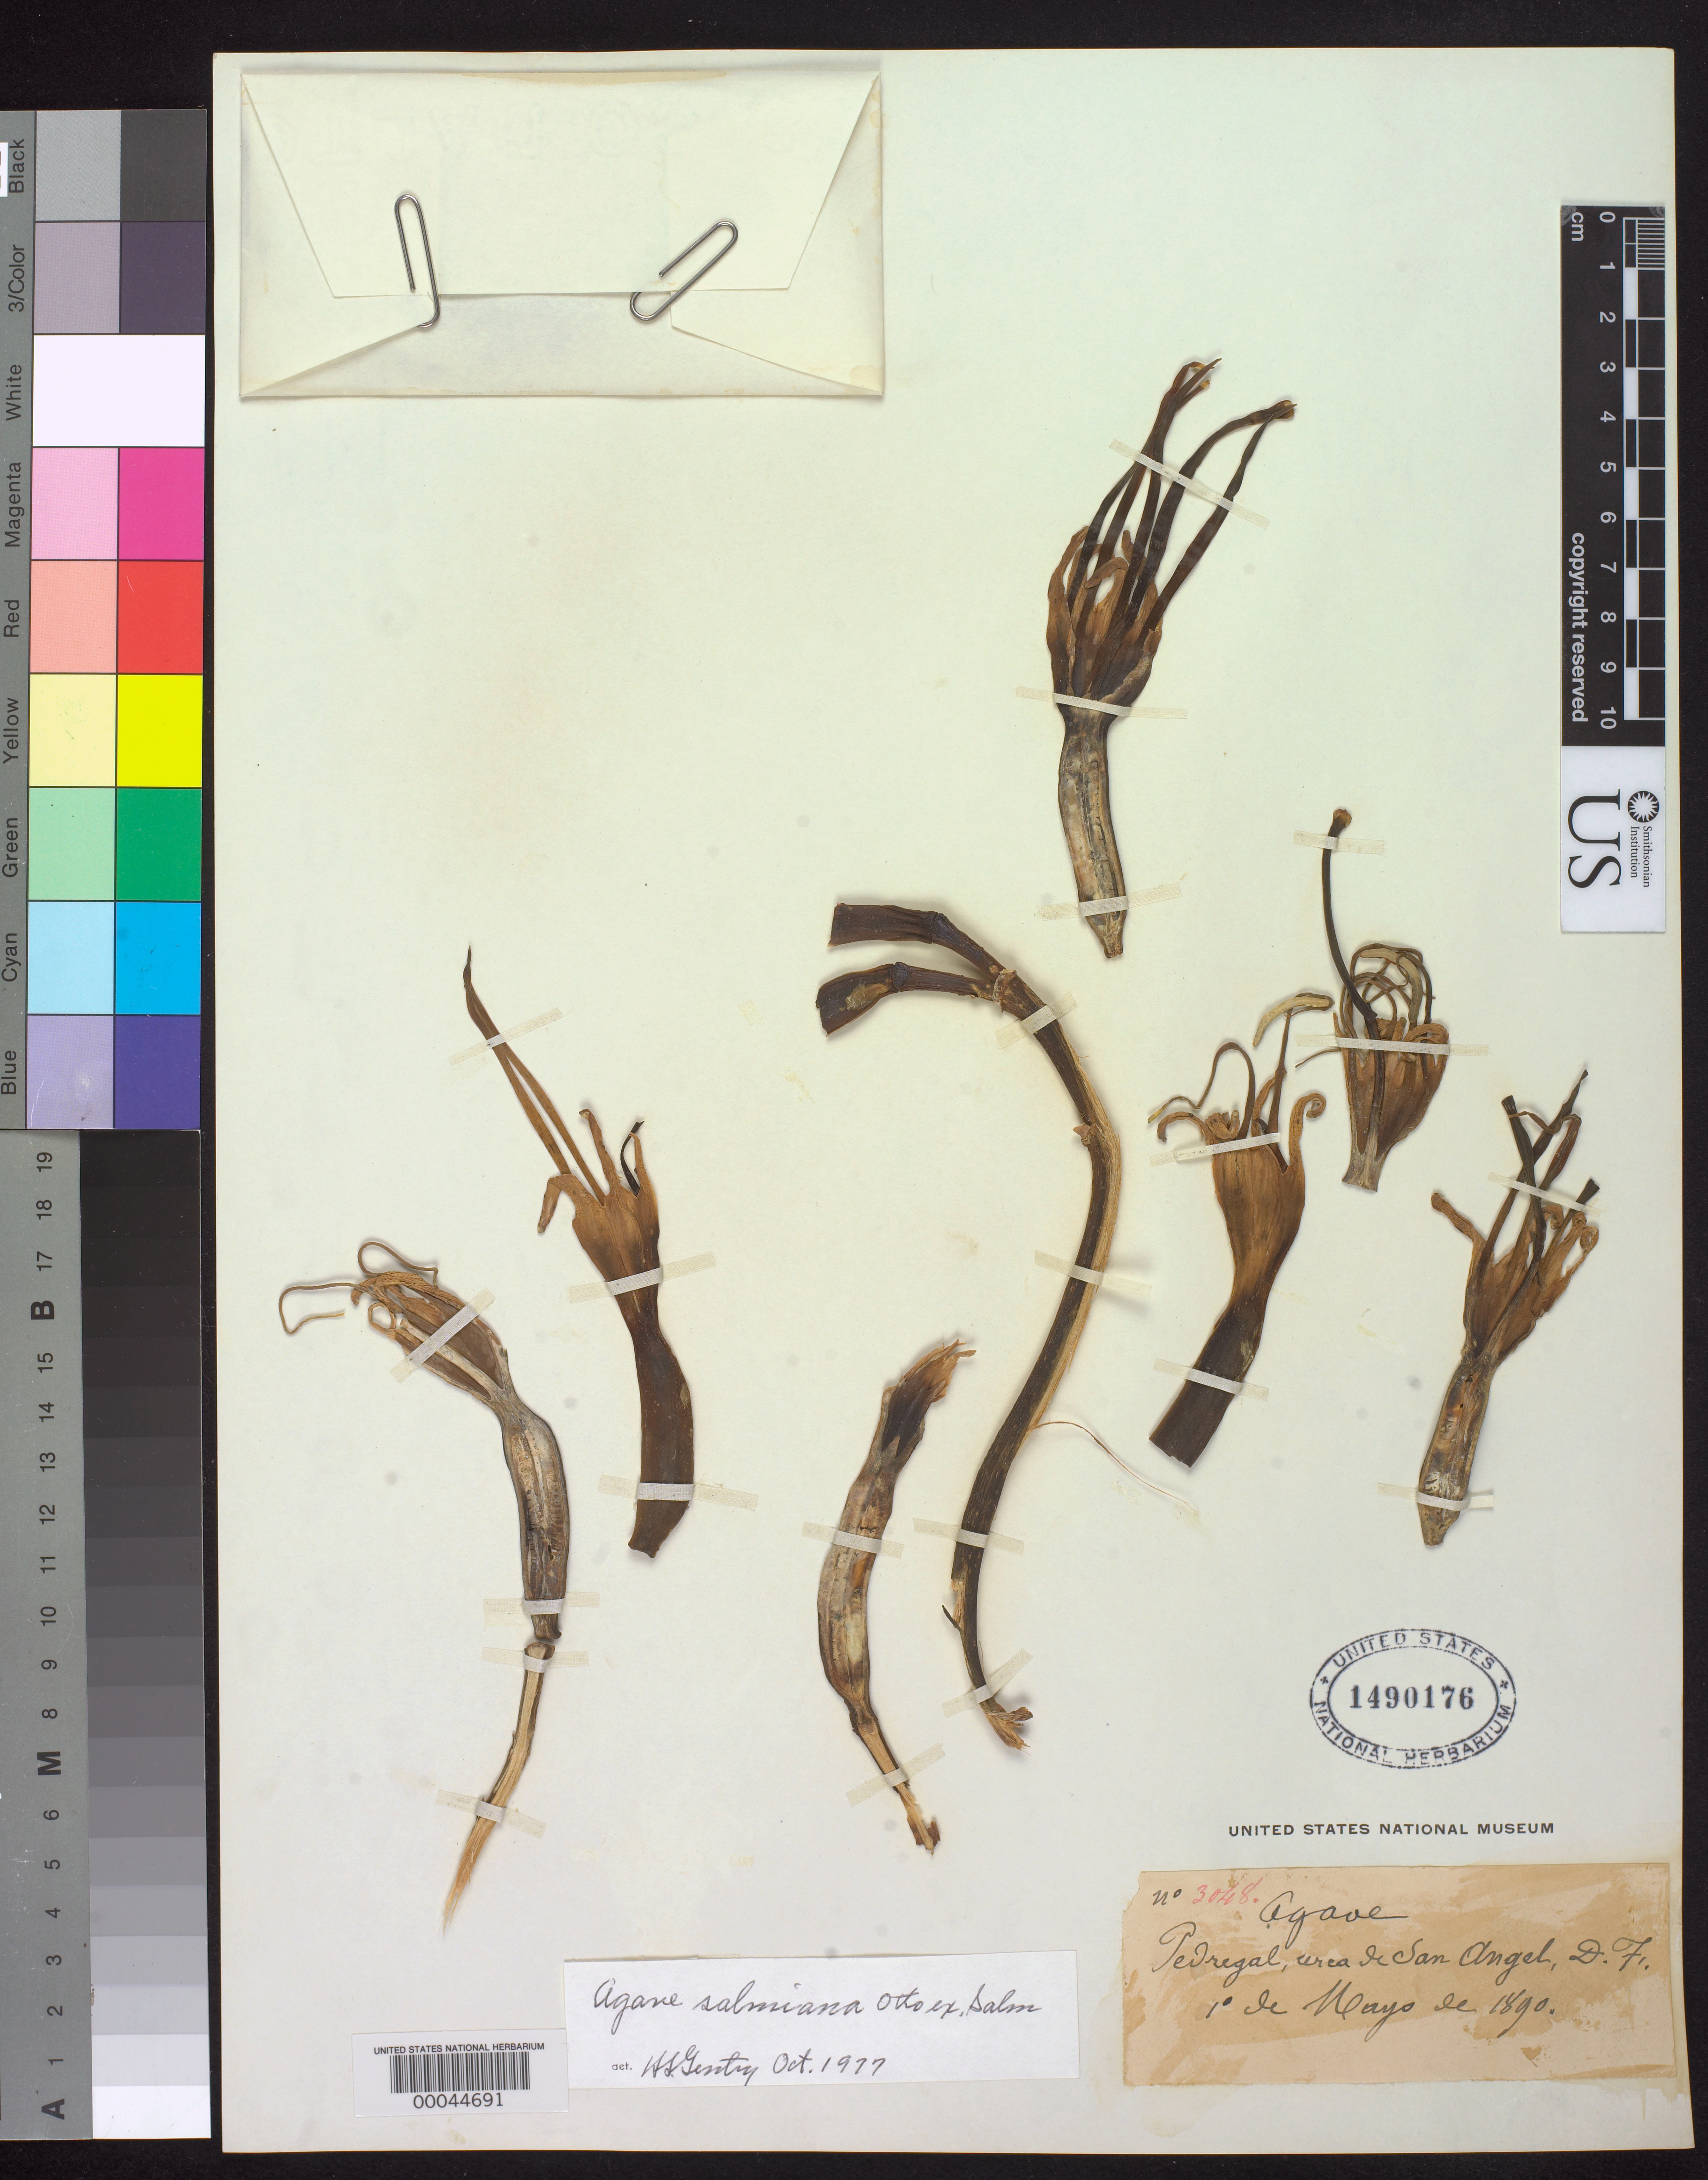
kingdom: Plantae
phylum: Tracheophyta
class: Liliopsida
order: Asparagales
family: Asparagaceae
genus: Agave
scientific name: Agave salmiana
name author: Otto ex Salm-Dyck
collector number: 3048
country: Mexico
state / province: Distrito Federal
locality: Pedregal, area de San Angel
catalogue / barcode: US 1490176